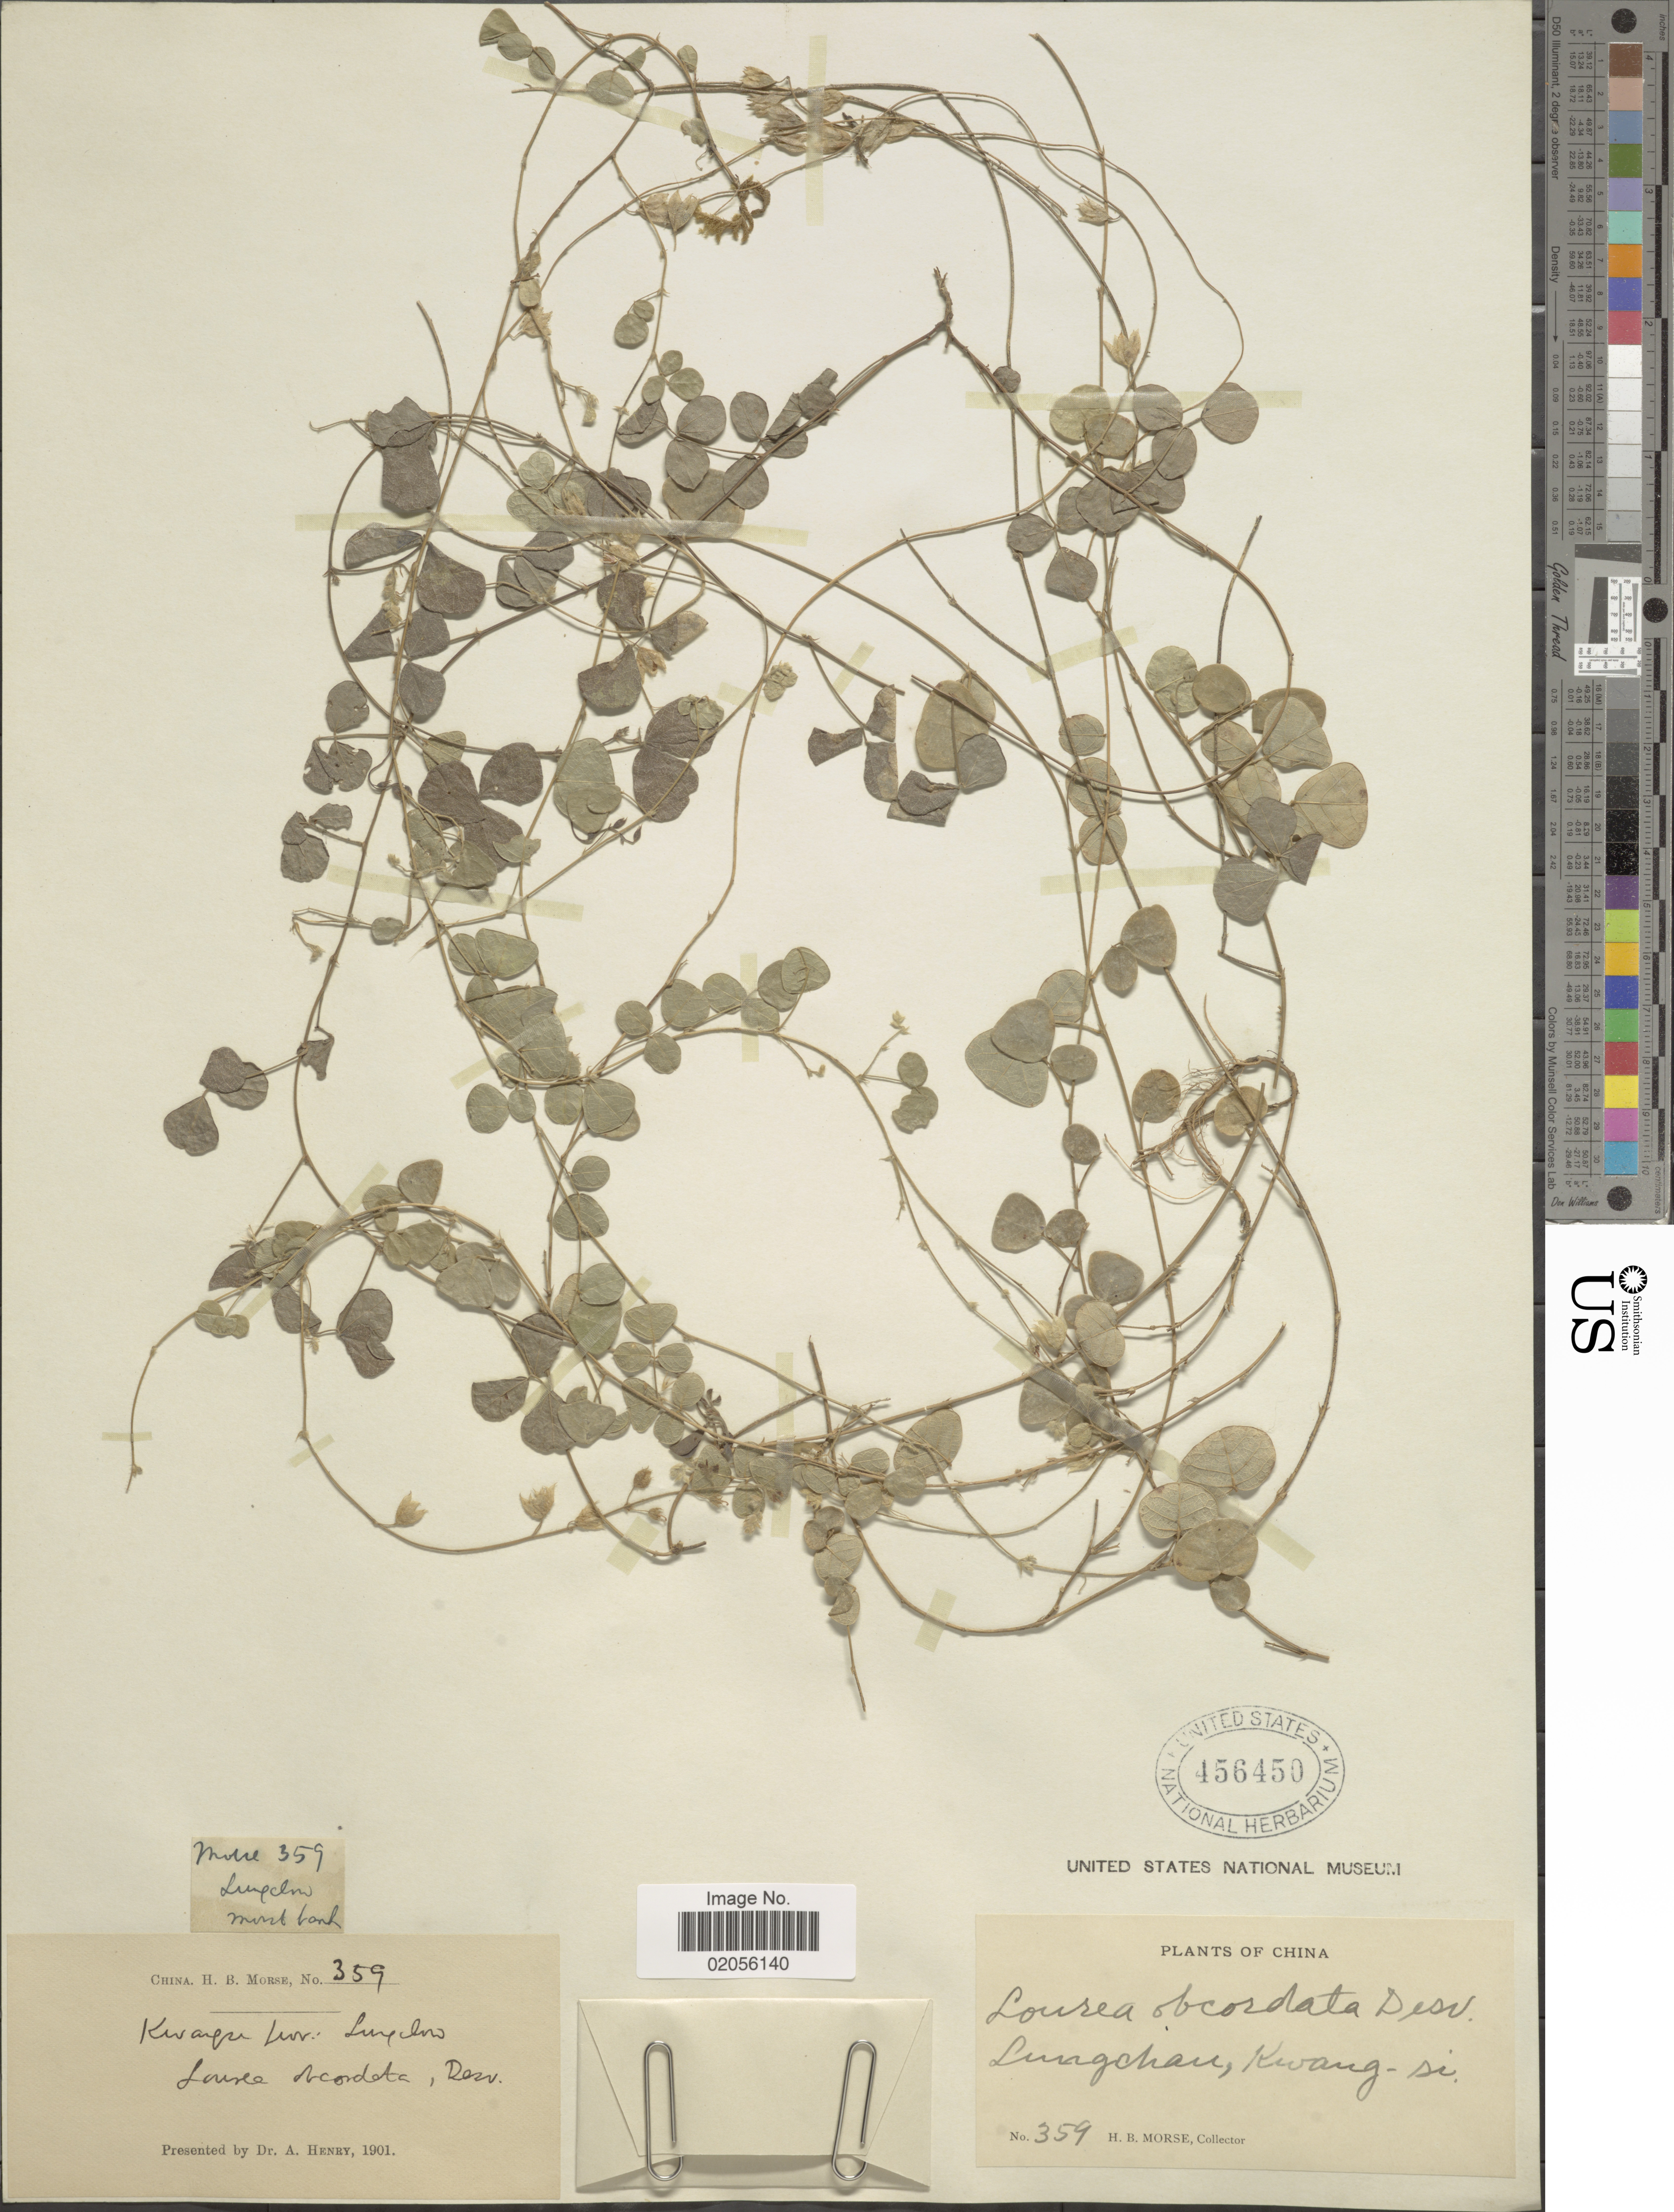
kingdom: Plantae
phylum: Tracheophyta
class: Magnoliopsida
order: Fabales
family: Fabaceae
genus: Lourea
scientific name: Lourea obcordata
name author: (Poir.) Desv.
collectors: H. Morse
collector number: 359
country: China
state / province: Guangxi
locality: Kwangsi Prov. Lungchan [interpreted]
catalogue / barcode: US 456450